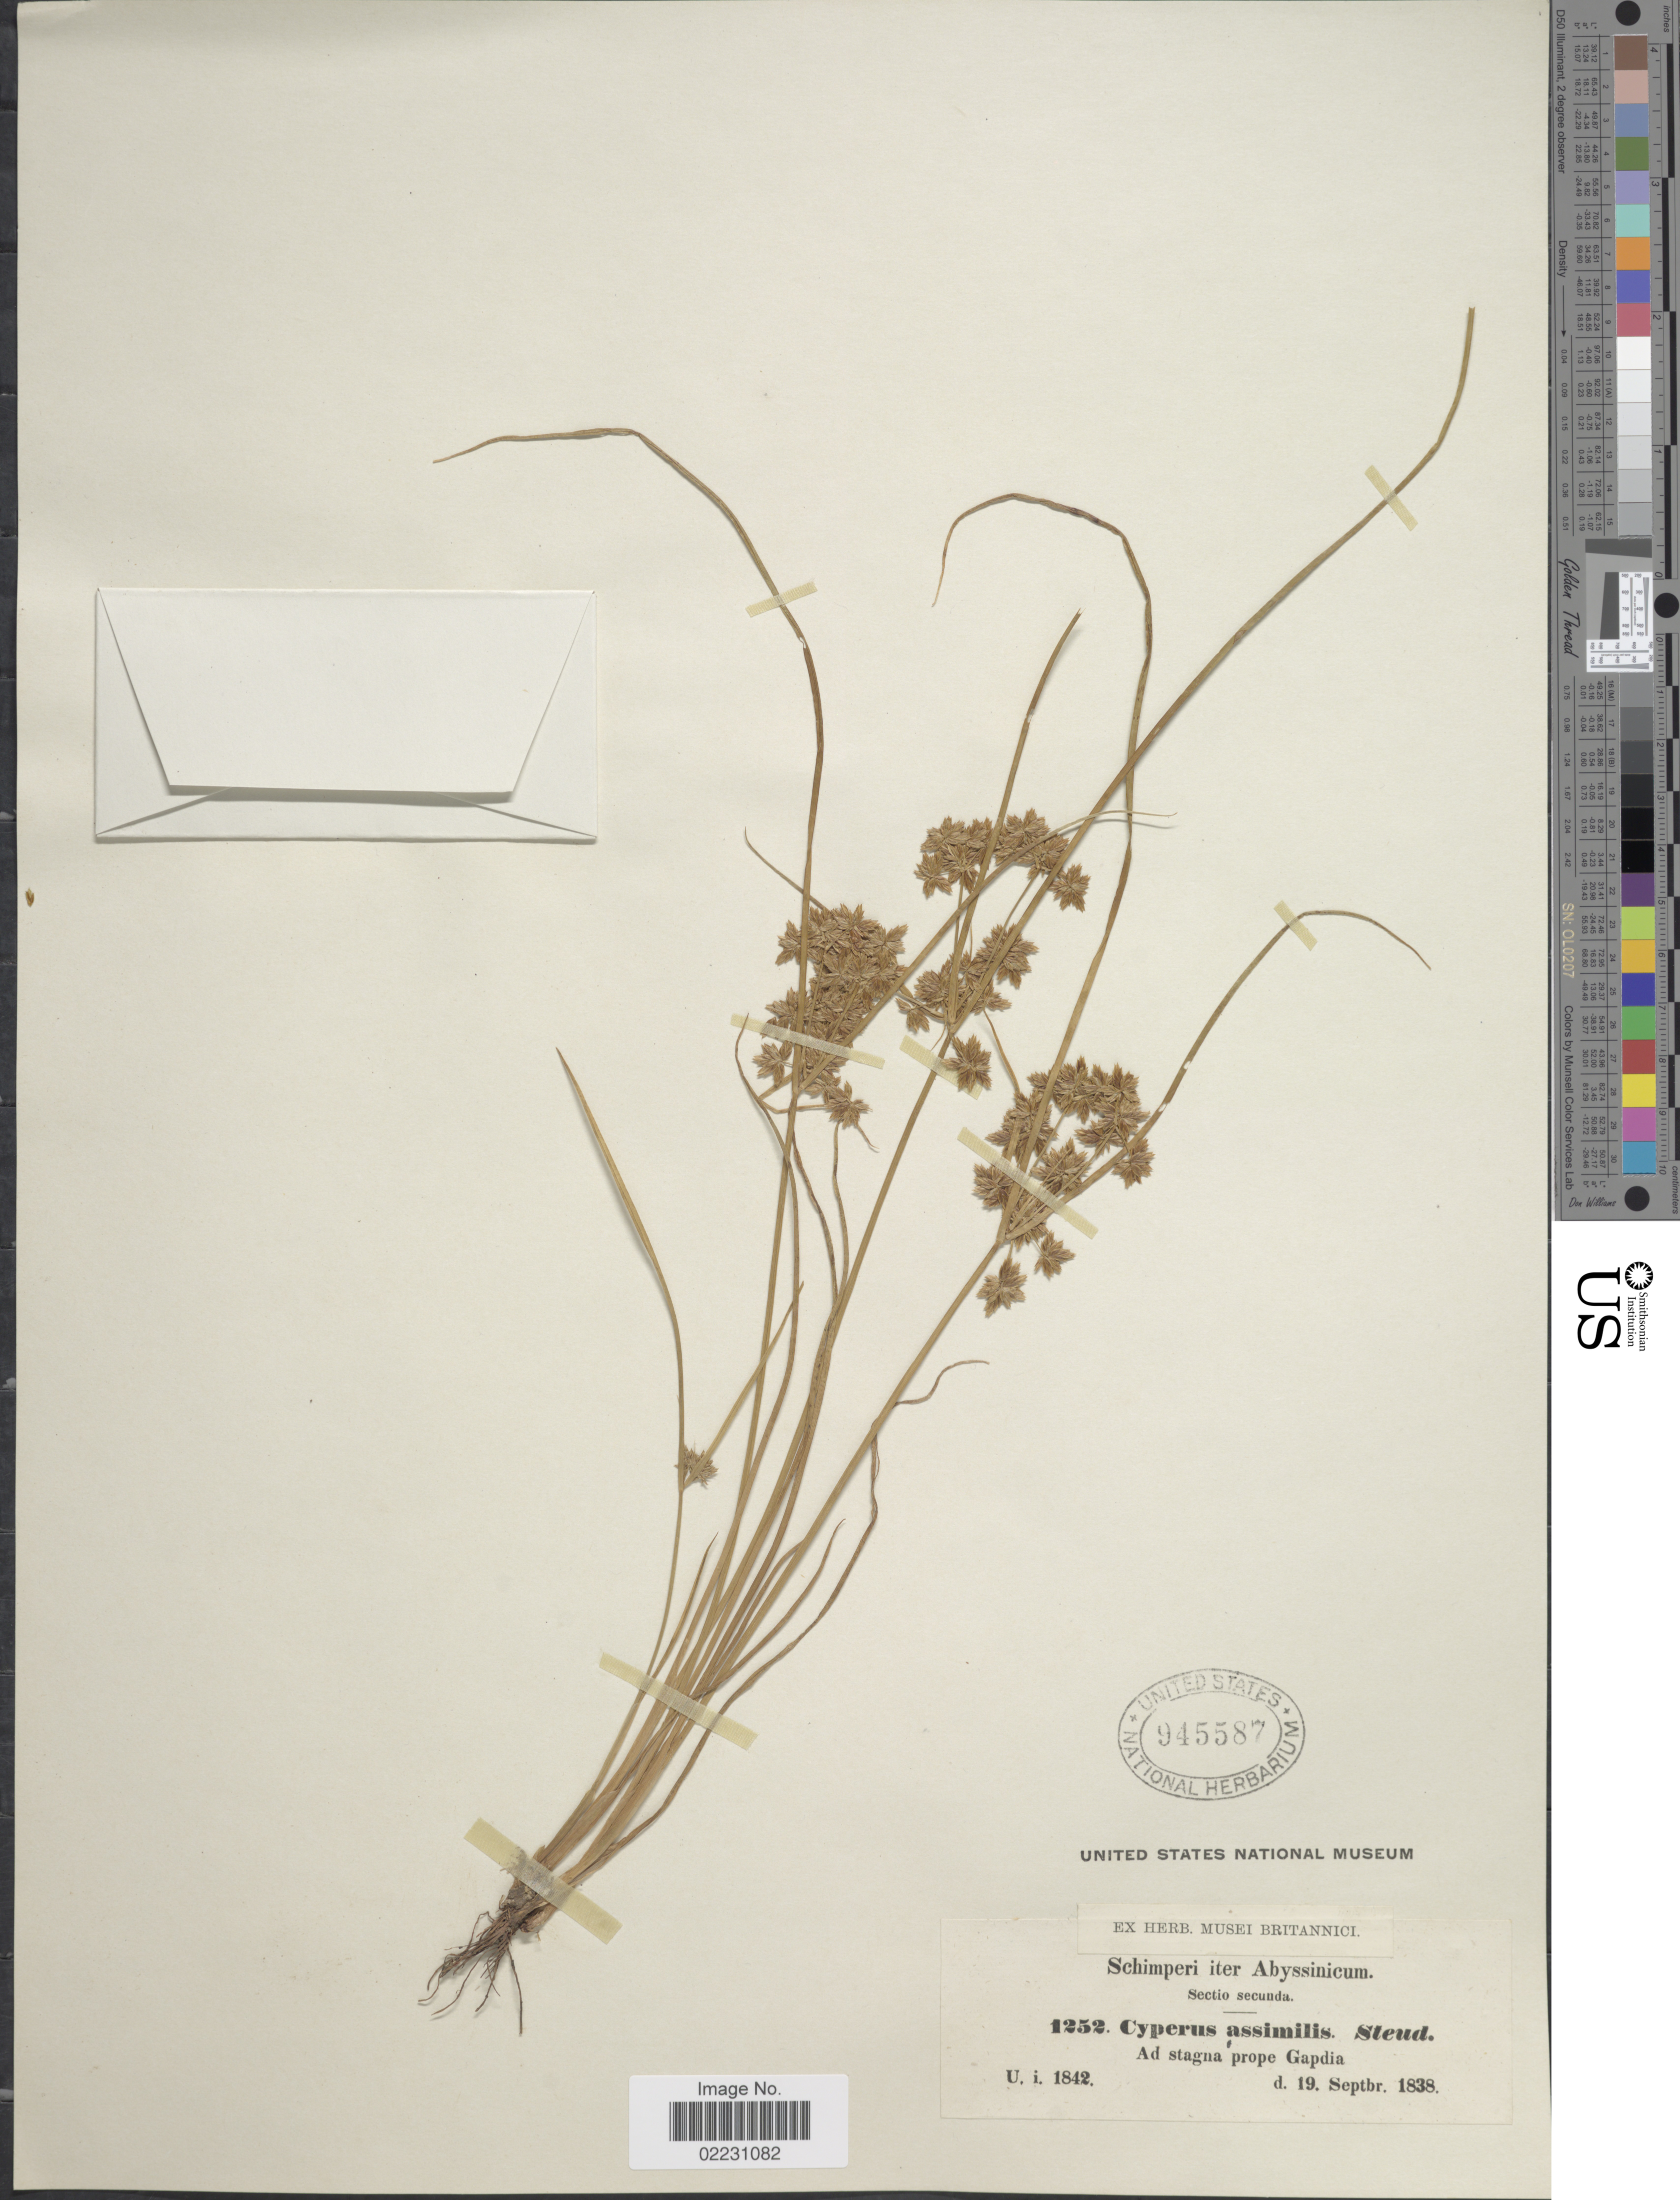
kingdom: Plantae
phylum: Tracheophyta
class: Liliopsida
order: Poales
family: Cyperaceae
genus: Cyperus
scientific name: Cyperus assimilis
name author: Steud.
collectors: -. Schimper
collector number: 1252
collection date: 1838-09-19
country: Eritrea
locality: Abyssinicum, Ad stagna prope Gapdia.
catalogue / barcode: US 945587